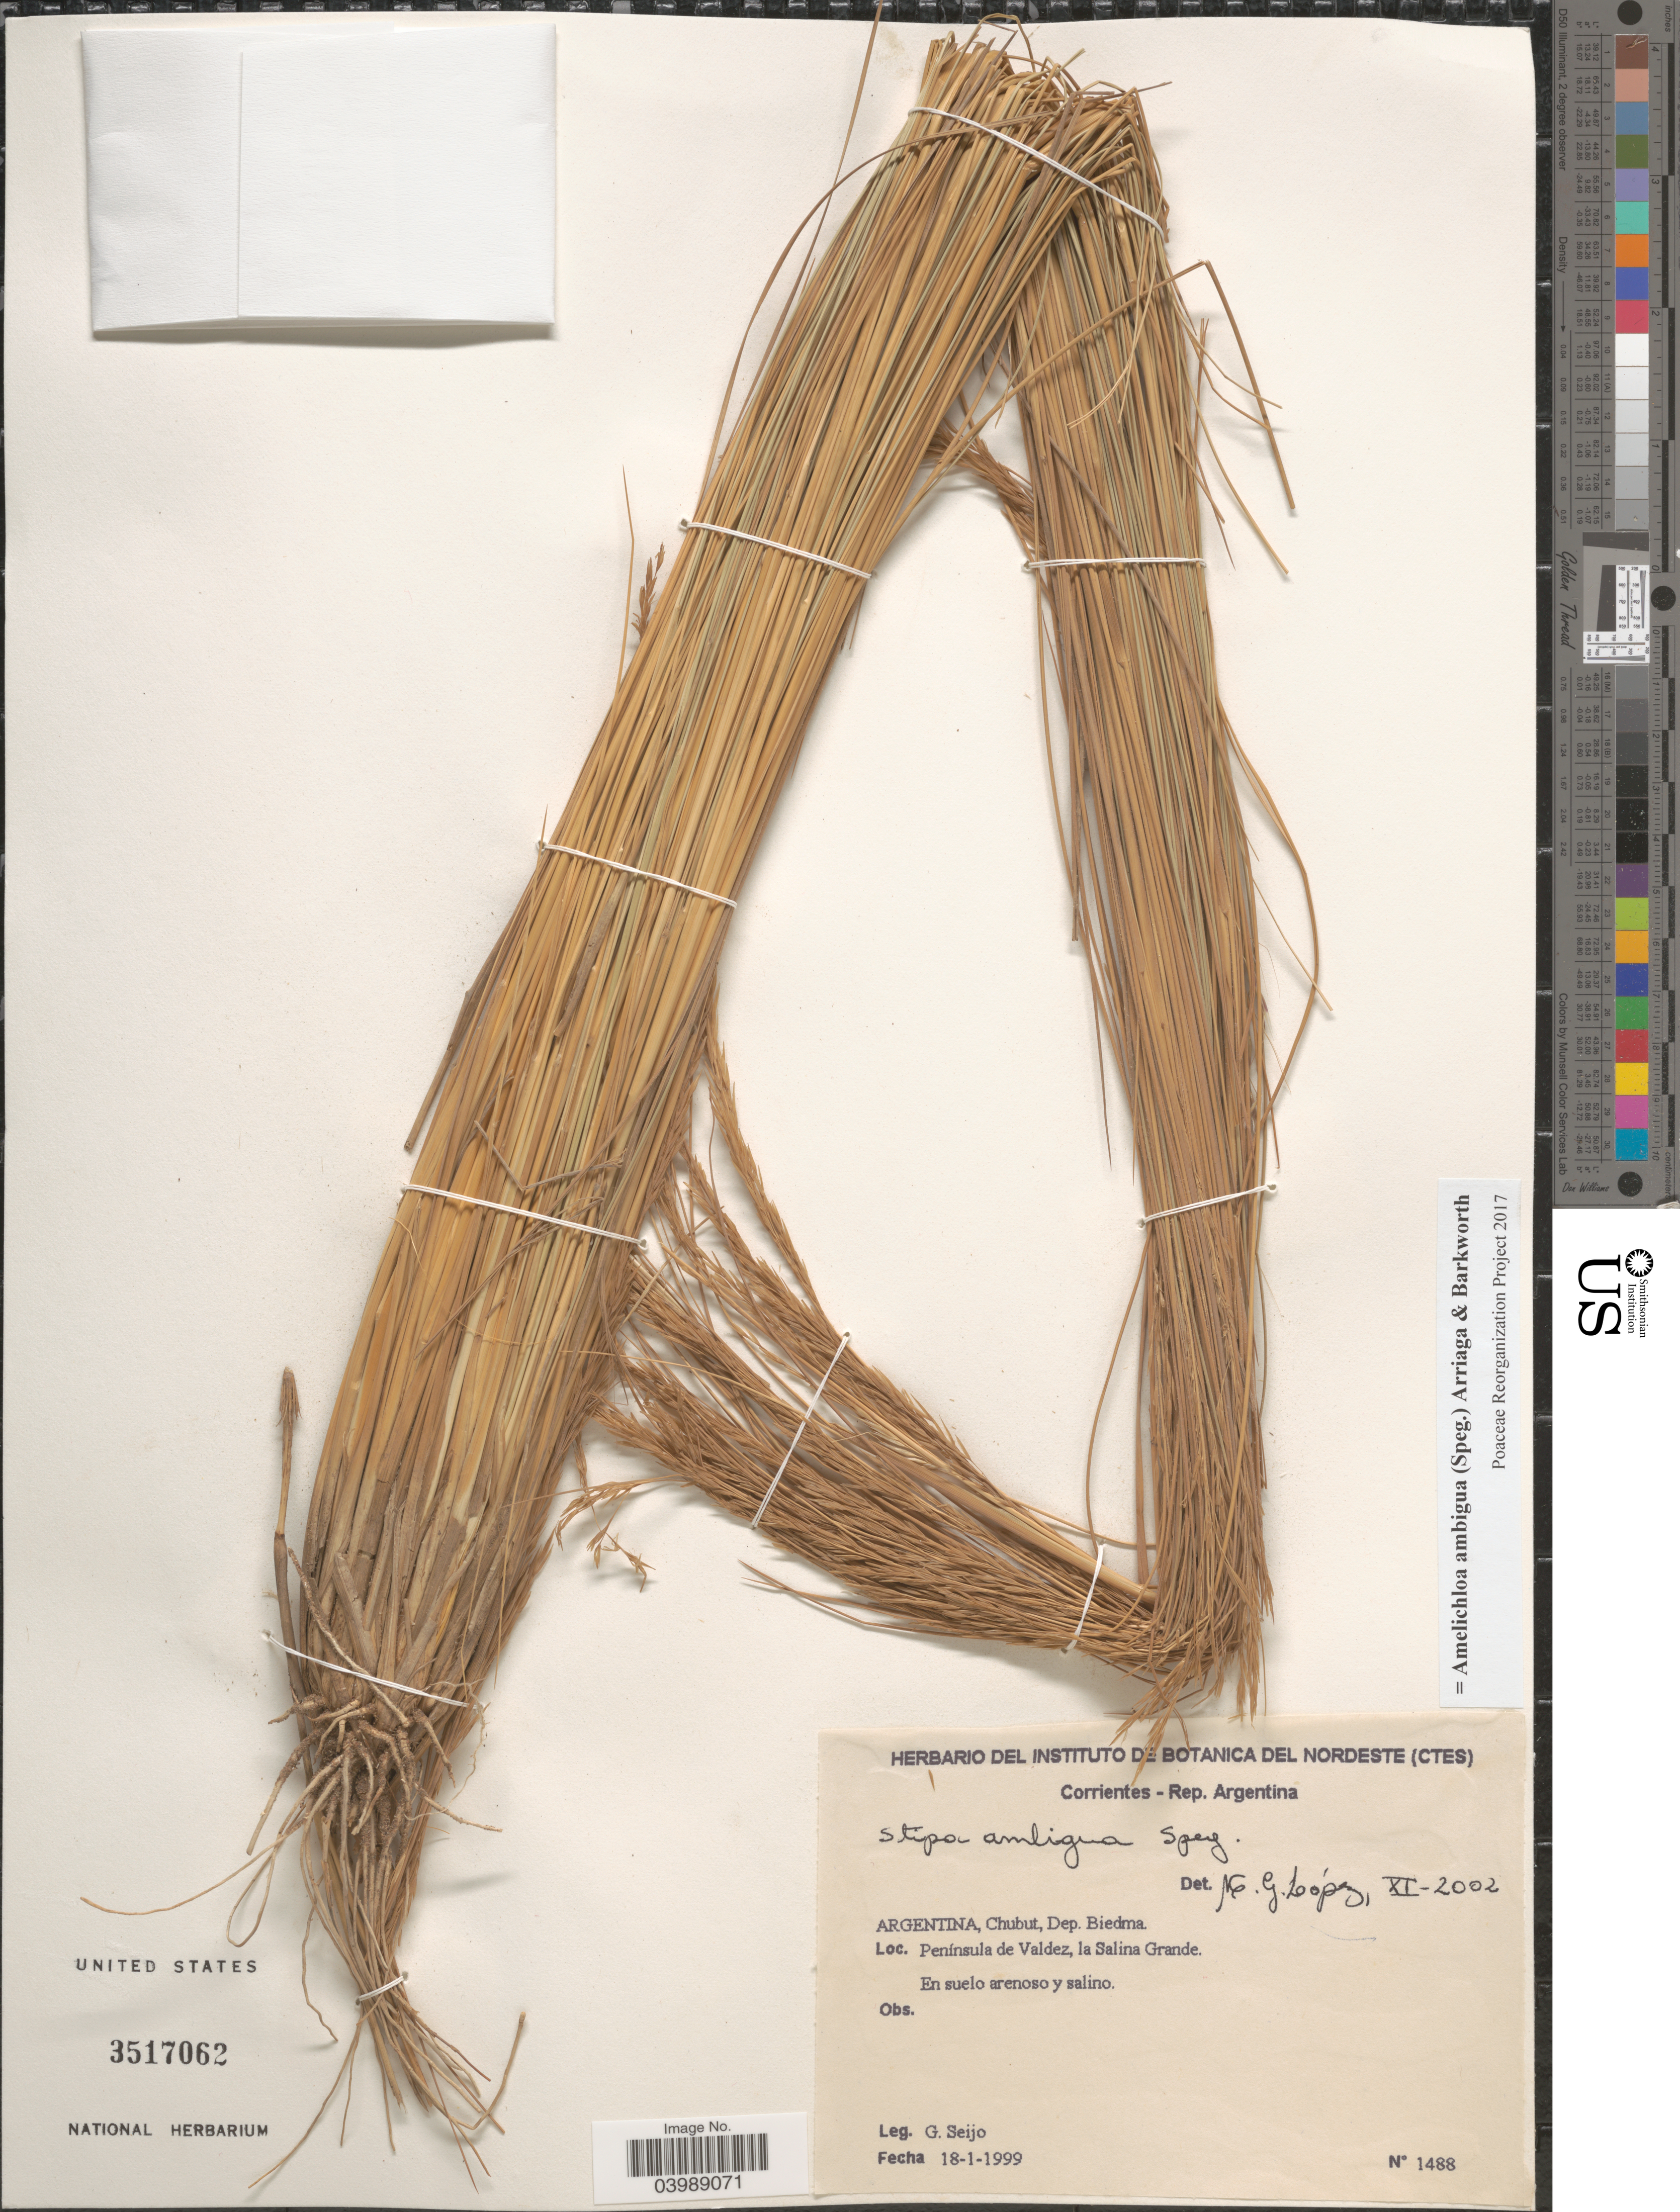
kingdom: Plantae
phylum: Tracheophyta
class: Liliopsida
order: Poales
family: Poaceae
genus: Amelichloa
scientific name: Amelichloa ambigua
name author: (Speg.) Arriaga & Barkworth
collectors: G. Seijo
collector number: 1488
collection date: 1999-01-18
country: Argentina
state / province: Chubut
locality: Dep. Biedma. Península de Valdez, la Salina Grande.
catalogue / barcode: US 3517062